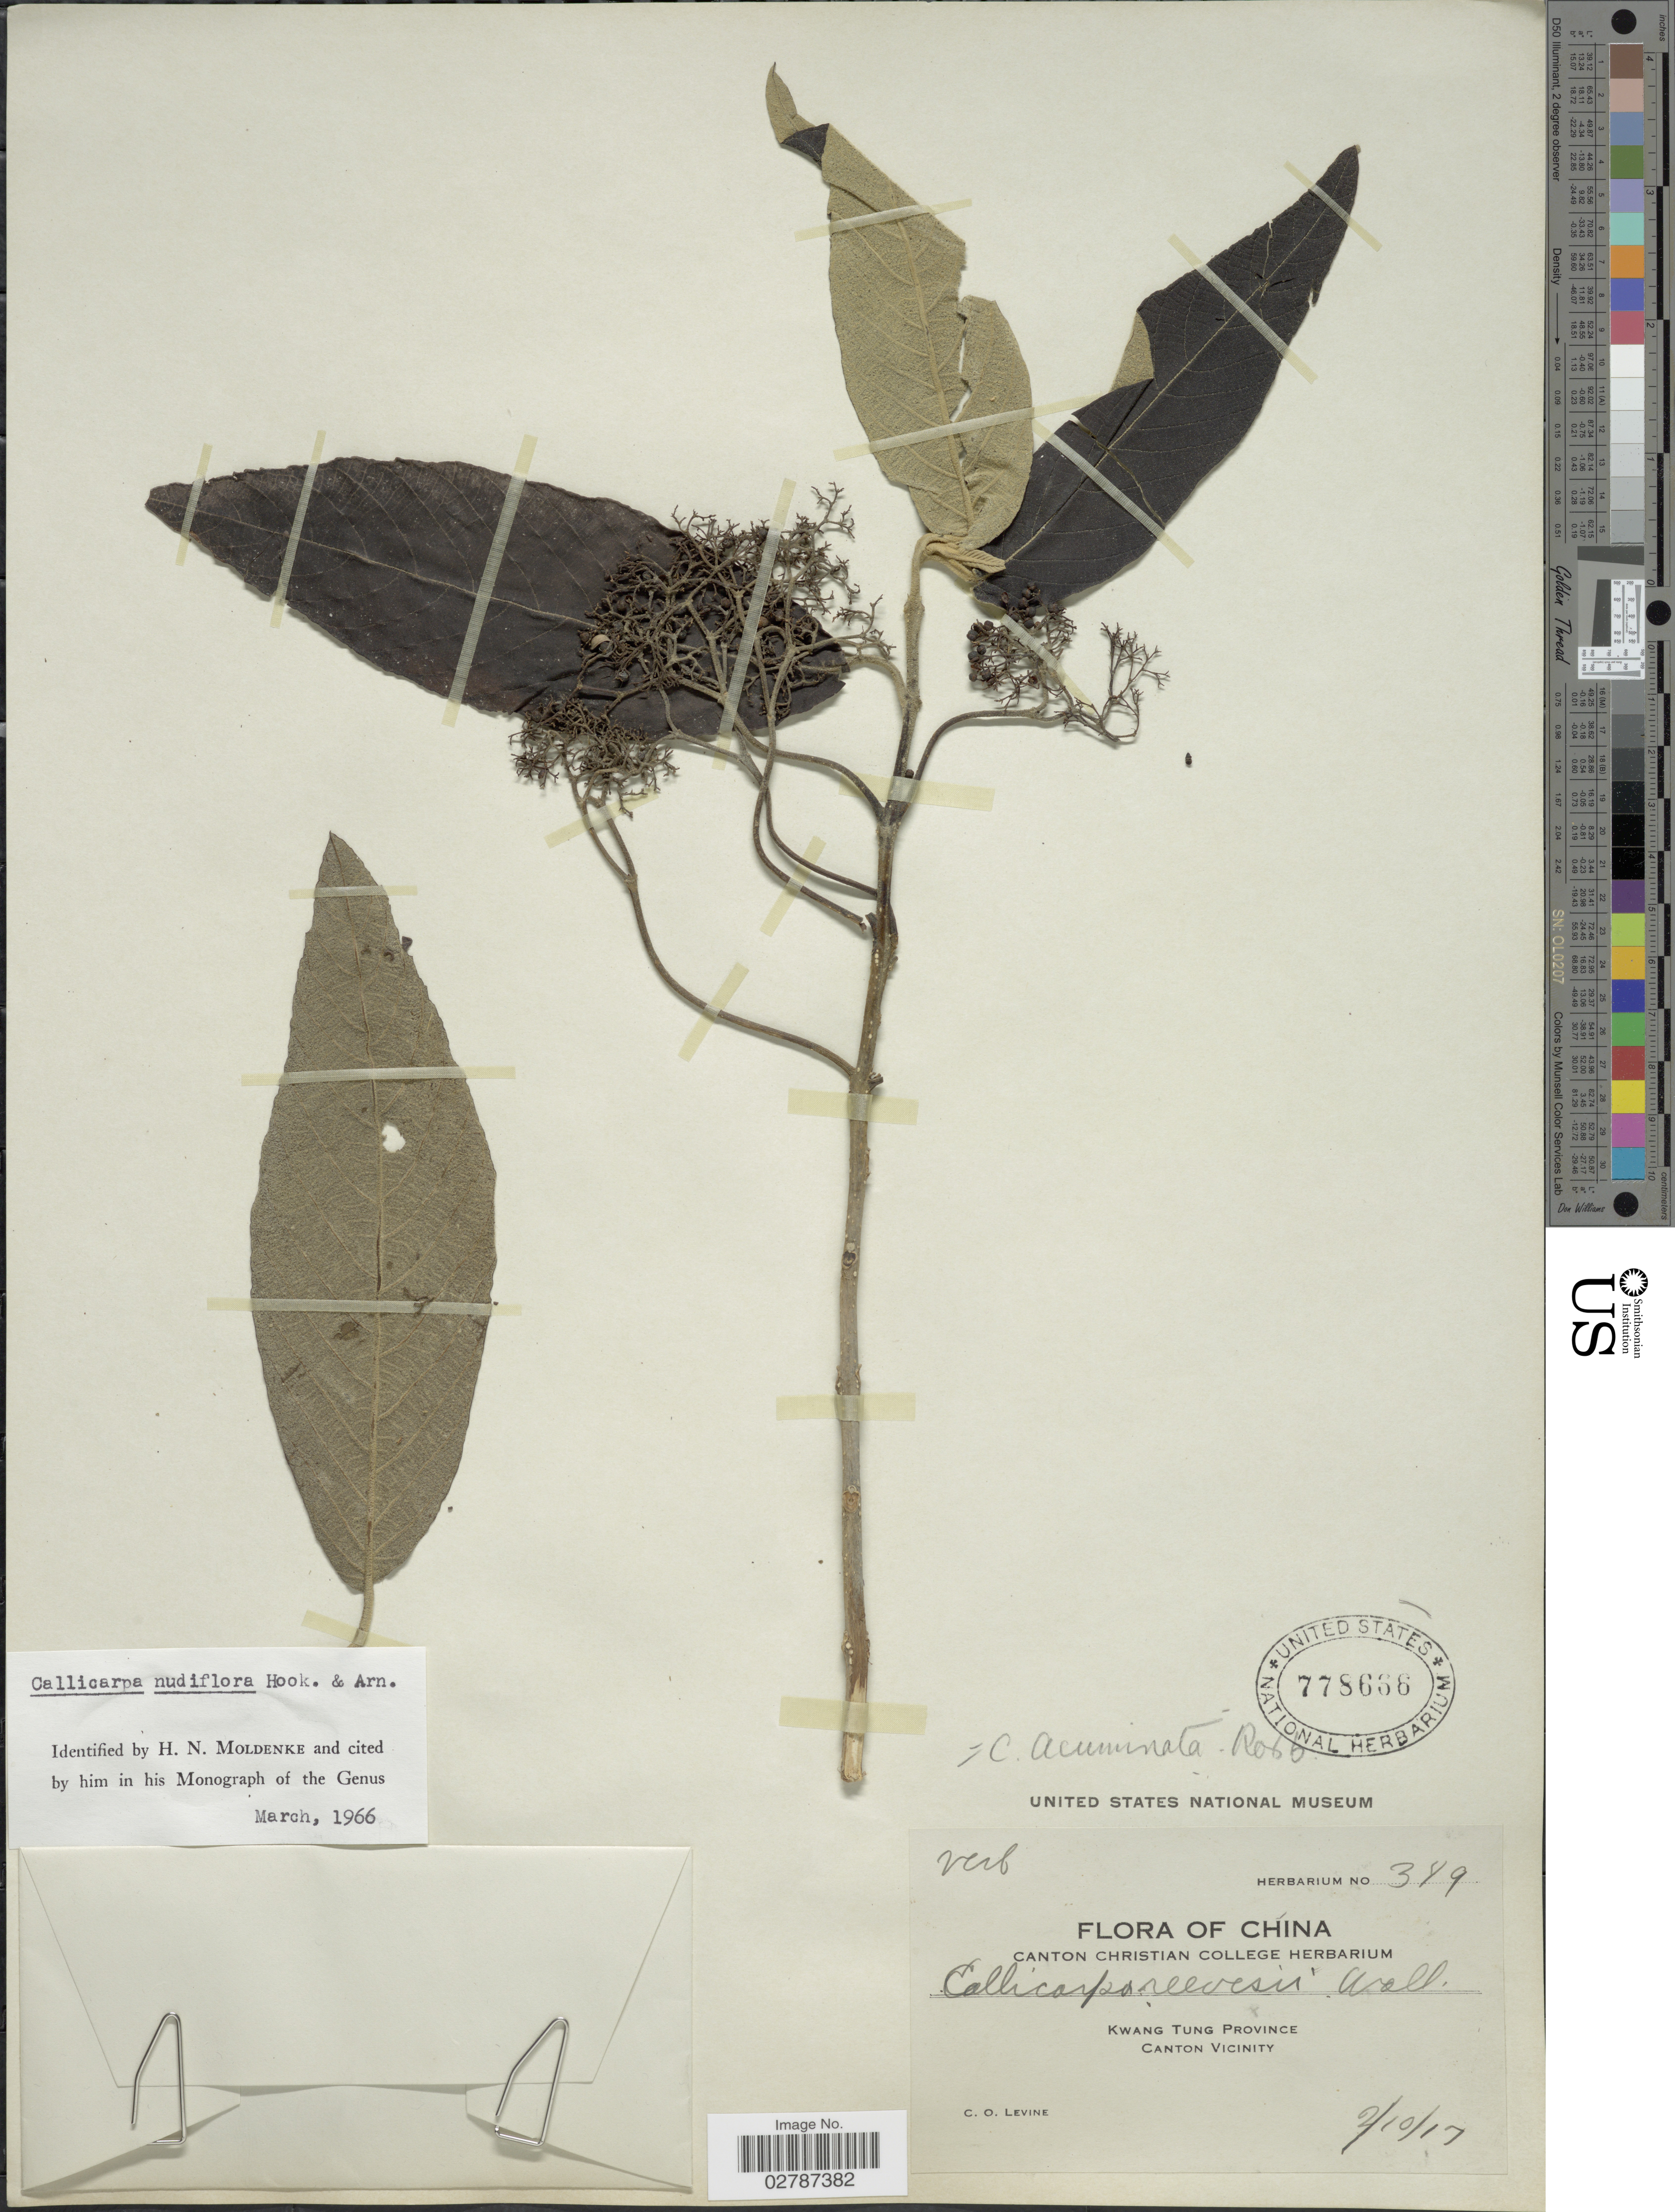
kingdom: Plantae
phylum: Tracheophyta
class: Magnoliopsida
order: Lamiales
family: Lamiaceae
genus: Callicarpa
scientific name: Callicarpa nudiflora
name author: Hook. & Arn.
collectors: C. O. Levine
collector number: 349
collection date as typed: Transcribed d/m/y: 2/10/17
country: China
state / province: Guangdong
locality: Kwang Tung Province. Canton Vicinity.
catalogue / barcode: US 778666